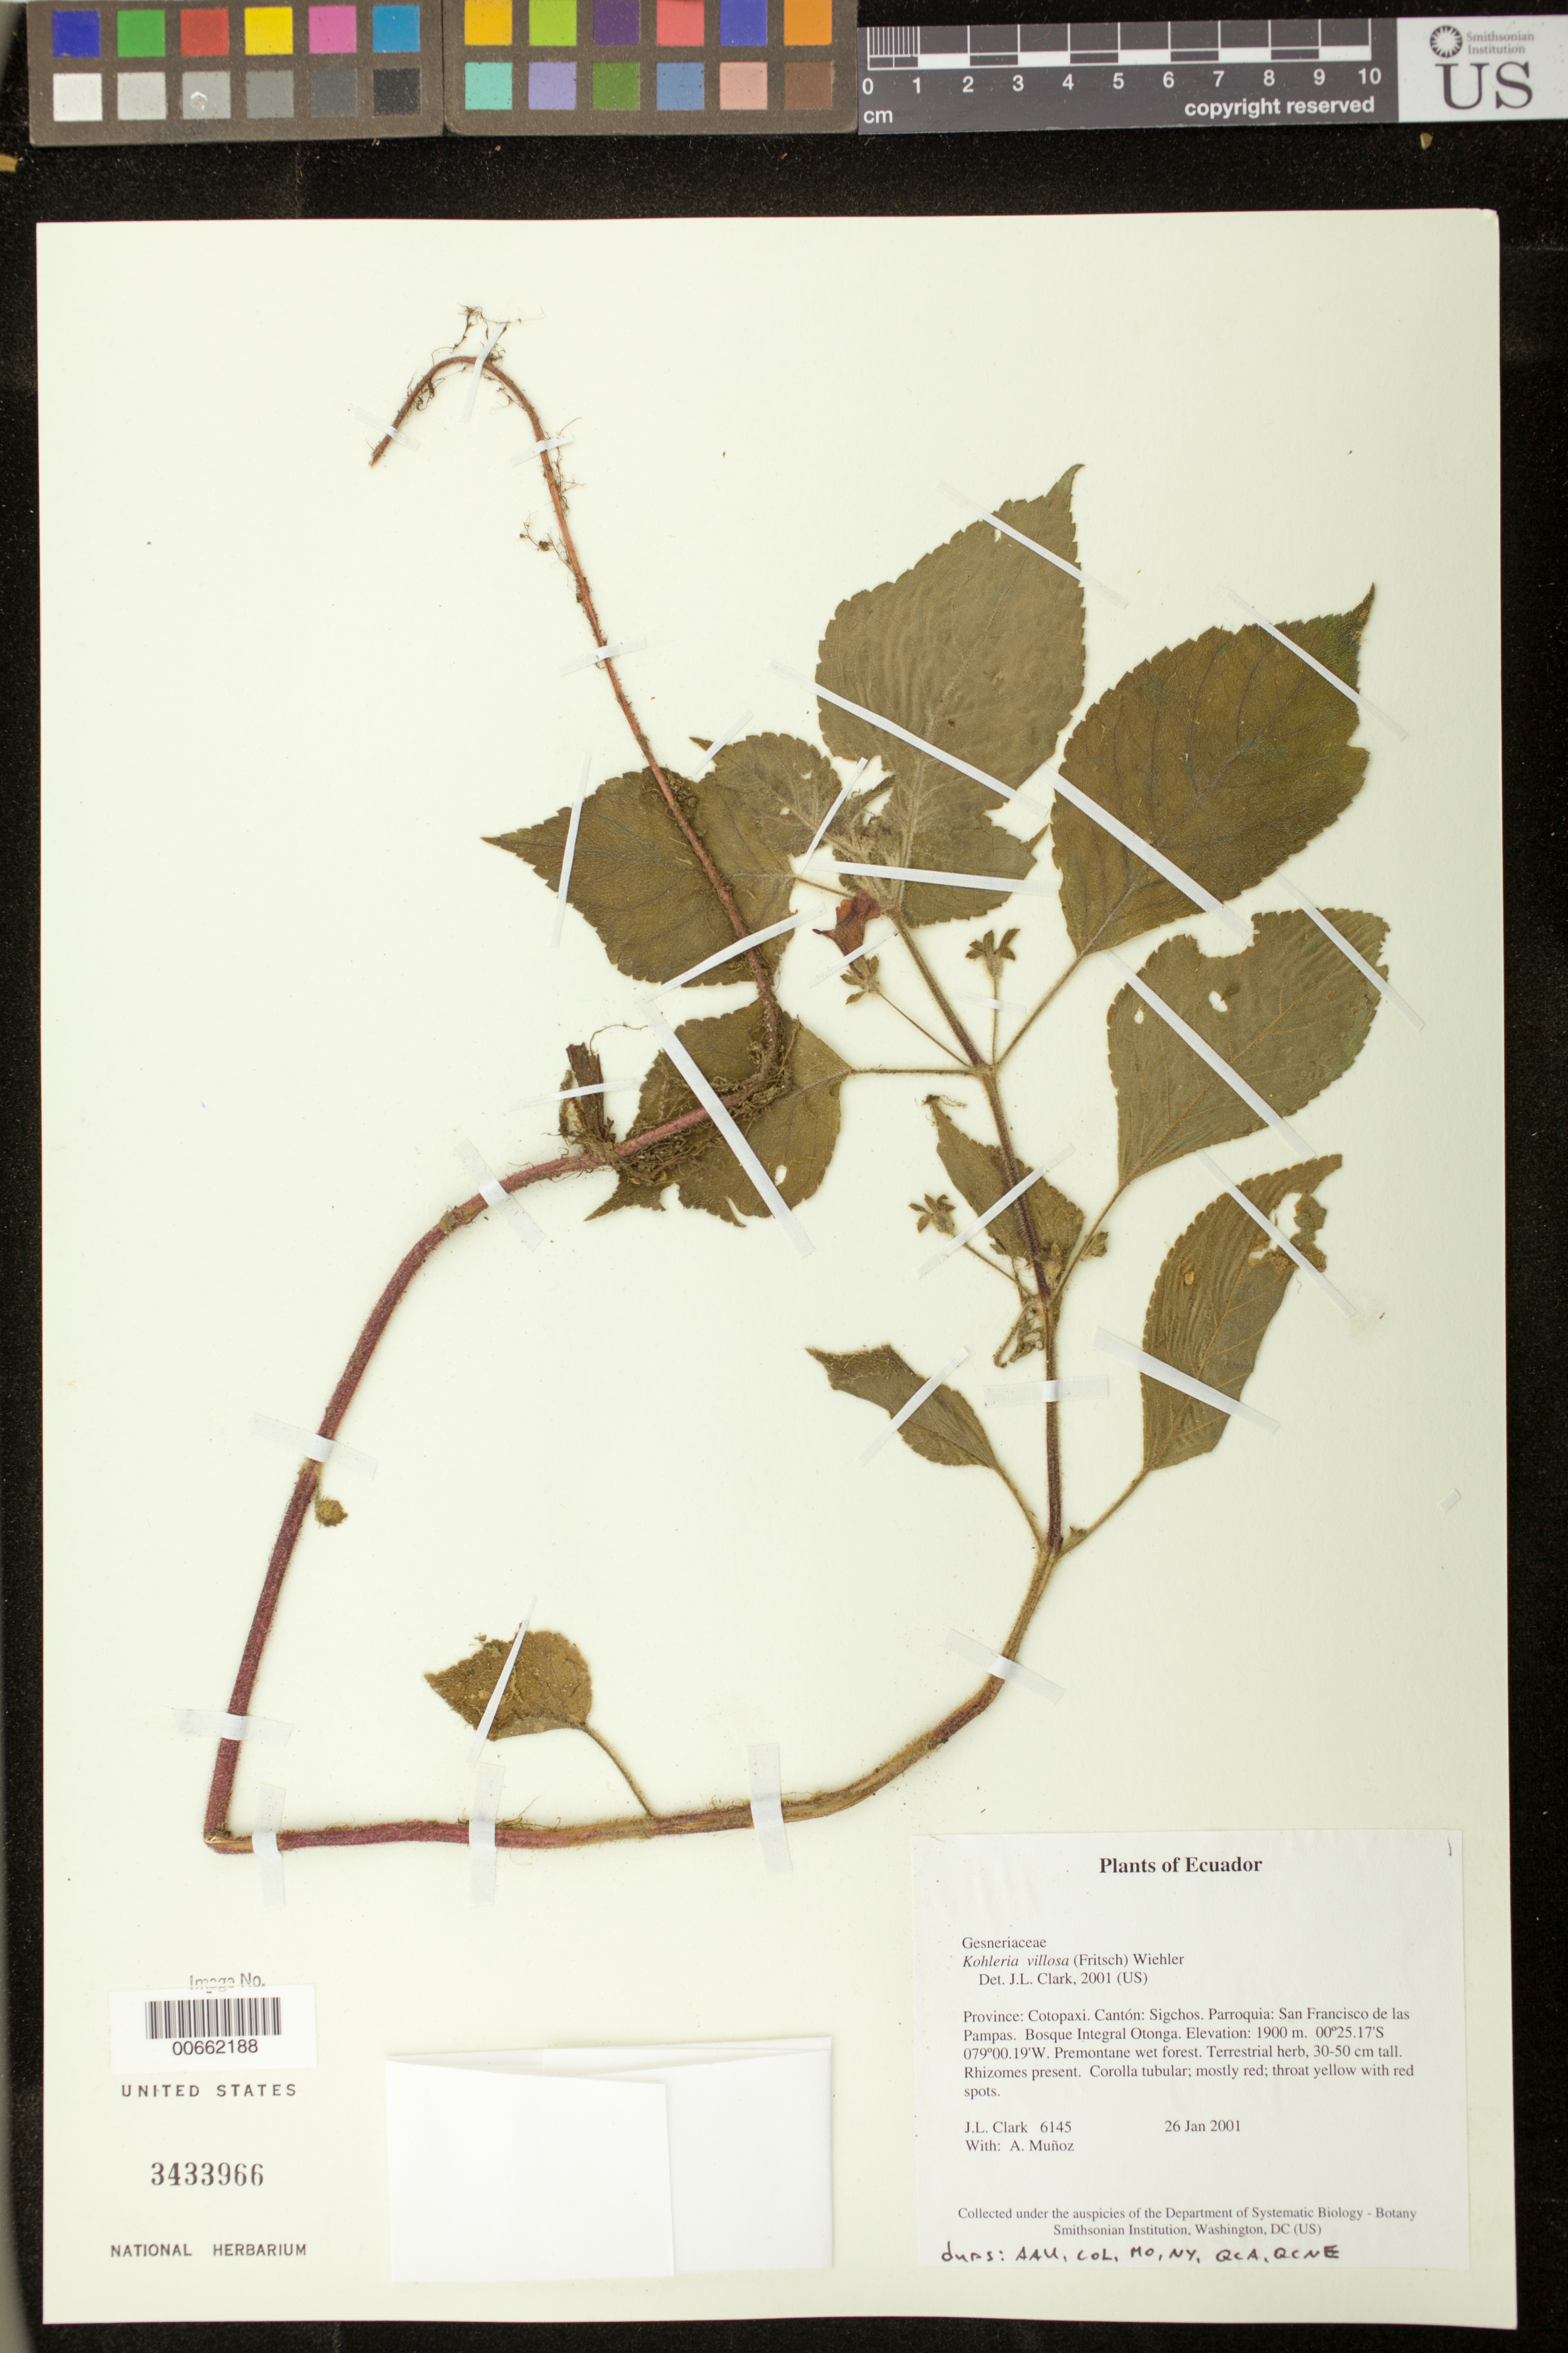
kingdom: Plantae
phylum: Tracheophyta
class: Magnoliopsida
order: Lamiales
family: Gesneriaceae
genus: Kohleria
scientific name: Kohleria villosa var. villosa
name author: (Fritsch) Wiehler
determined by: Clark, J. L., (SEL), The Marie Selby Botanical Garden (UNITED STATES)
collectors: J. L. Clark & A. Muñoz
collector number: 6145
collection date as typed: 26 Jan 2001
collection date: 2001-01-26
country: Ecuador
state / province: Cotopaxi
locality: Cantón: Sigchos. Parroquia: San Francisco de las Pampas. Bosque Integral Otonga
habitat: Premontane wet forest.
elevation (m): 1900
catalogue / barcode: US 3433966